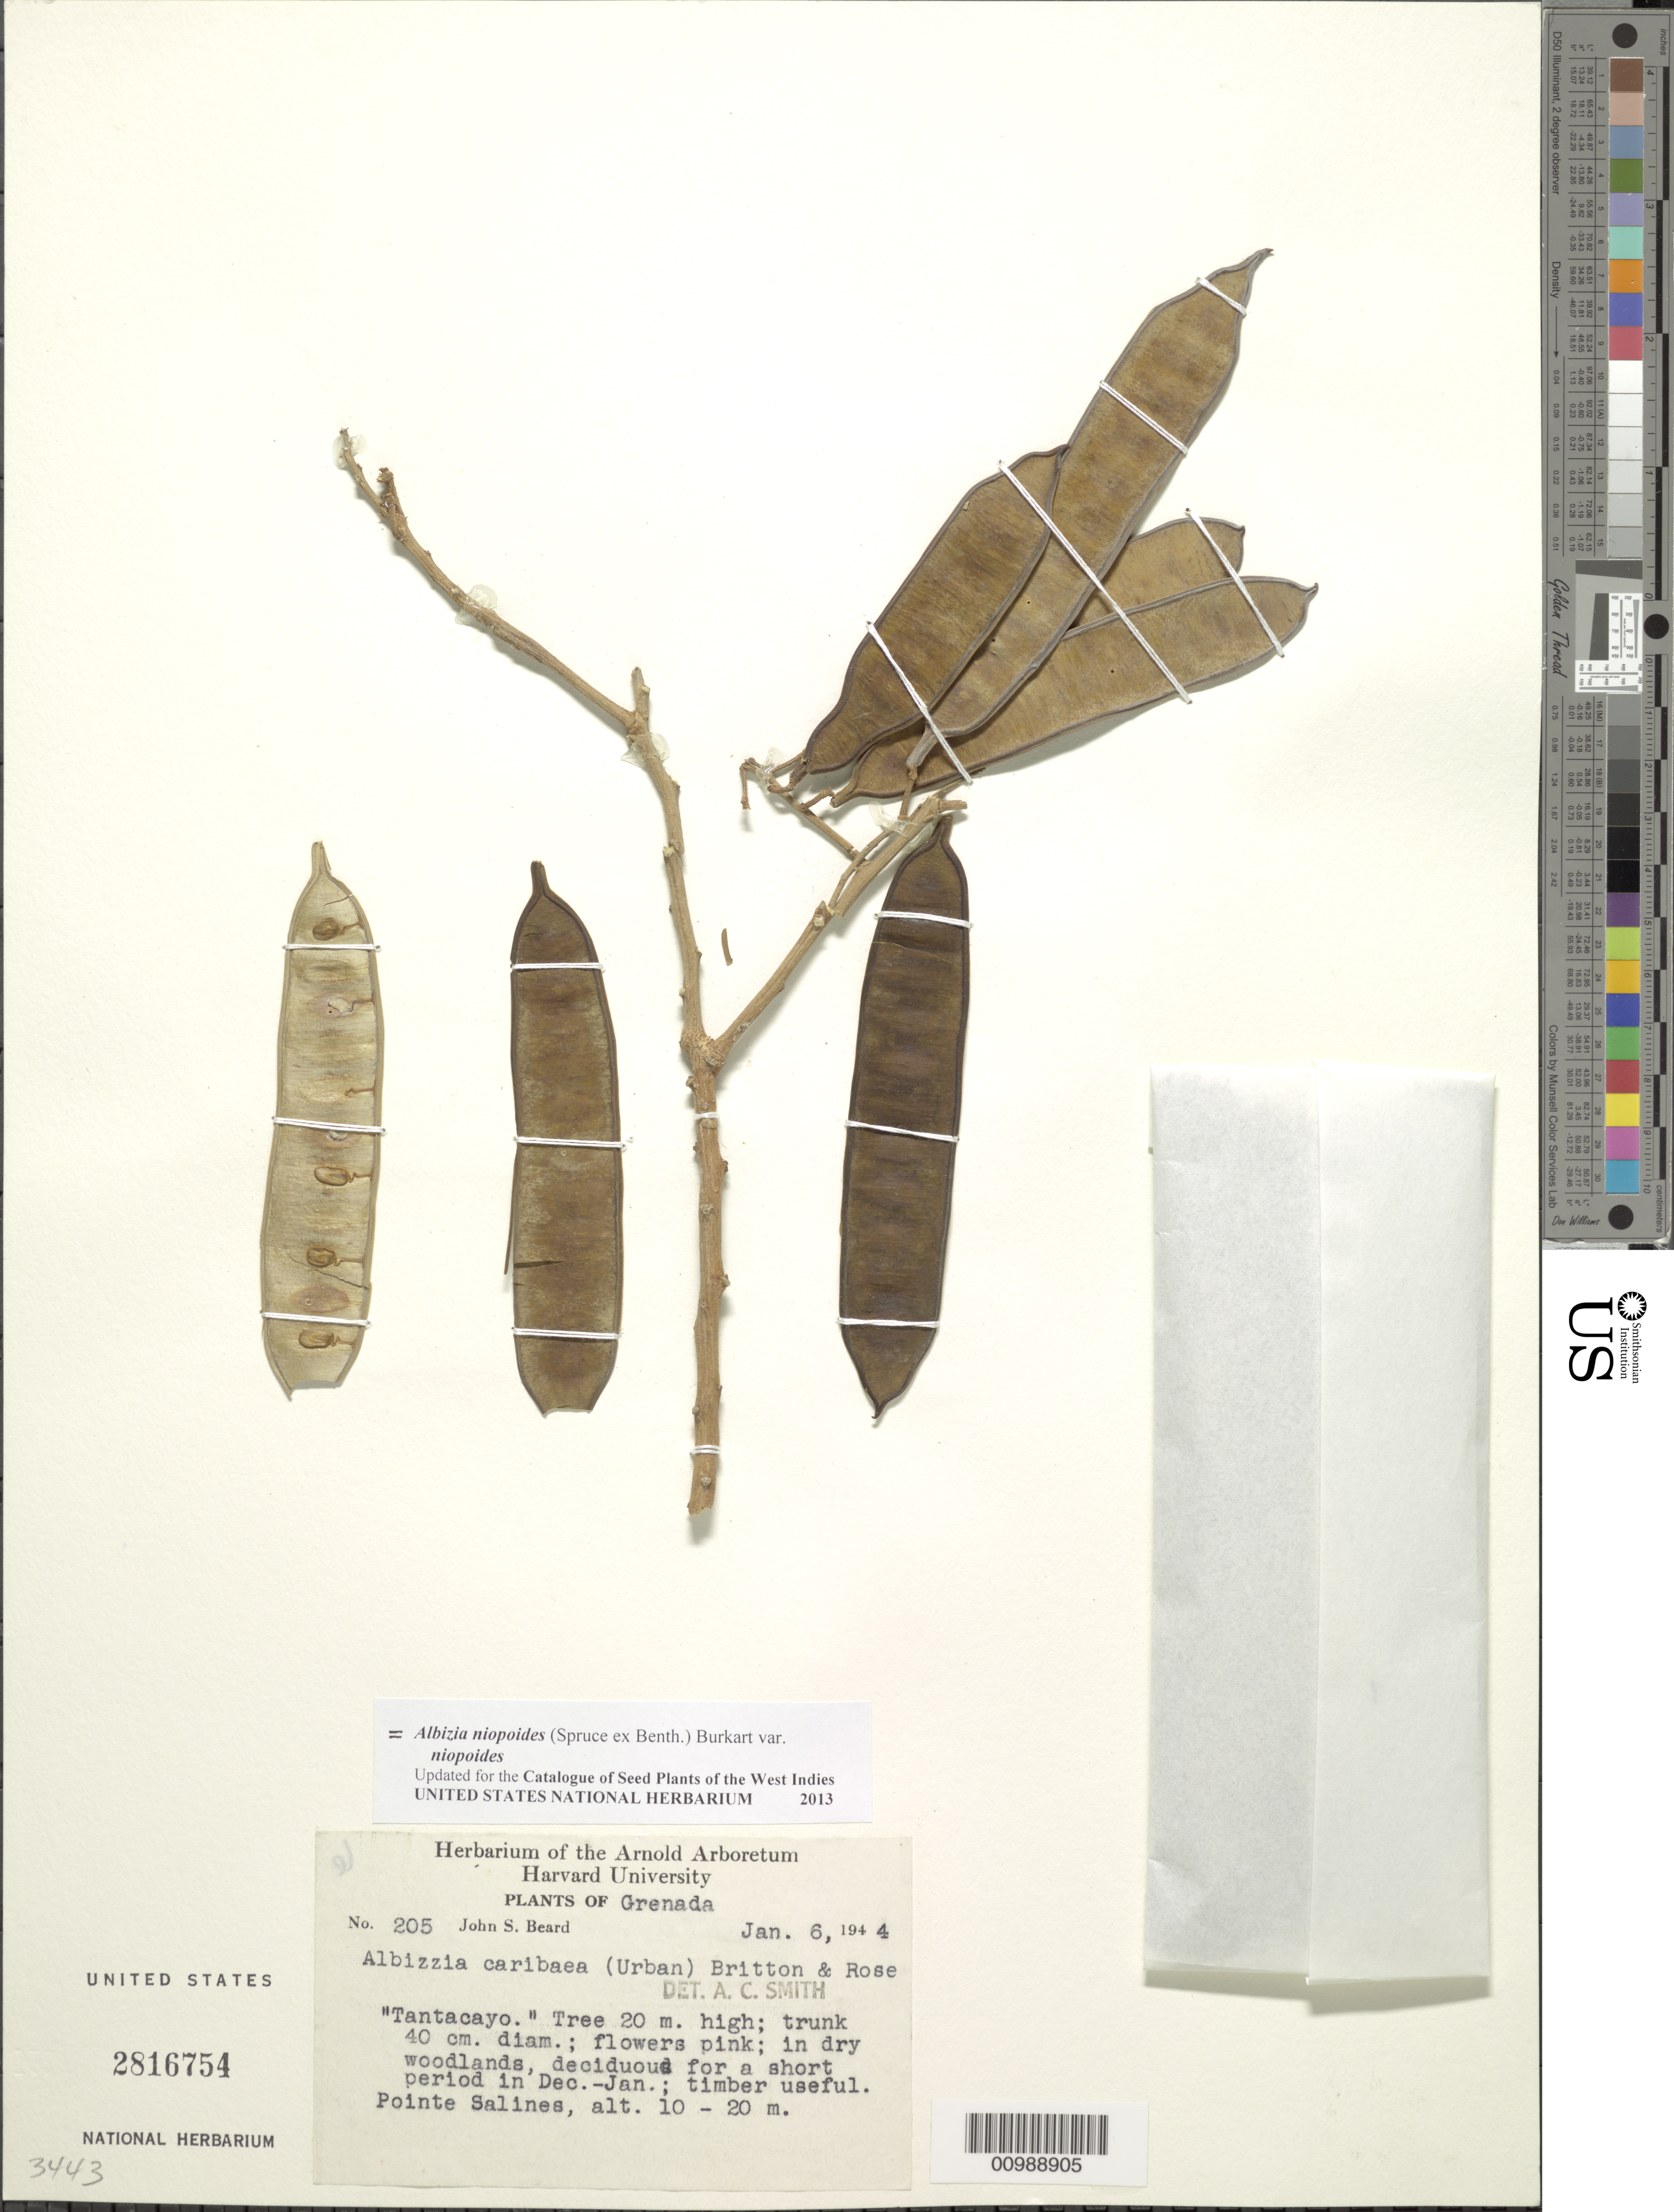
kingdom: Plantae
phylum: Tracheophyta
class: Magnoliopsida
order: Fabales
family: Fabaceae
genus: Pseudalbizzia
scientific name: Pseudalbizzia niopoides var. niopoides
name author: (Spruce ex Benth.) Koenen & Duno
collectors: J. Beard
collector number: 205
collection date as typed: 06 Jan 1944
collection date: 1944-01-06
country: Grenada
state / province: Saint George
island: Grenada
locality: Pointe Salines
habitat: Dry woodlands, deciduous for a short period in Dec-Jan.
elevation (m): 10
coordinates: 0 N, 0 E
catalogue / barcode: US 2816754